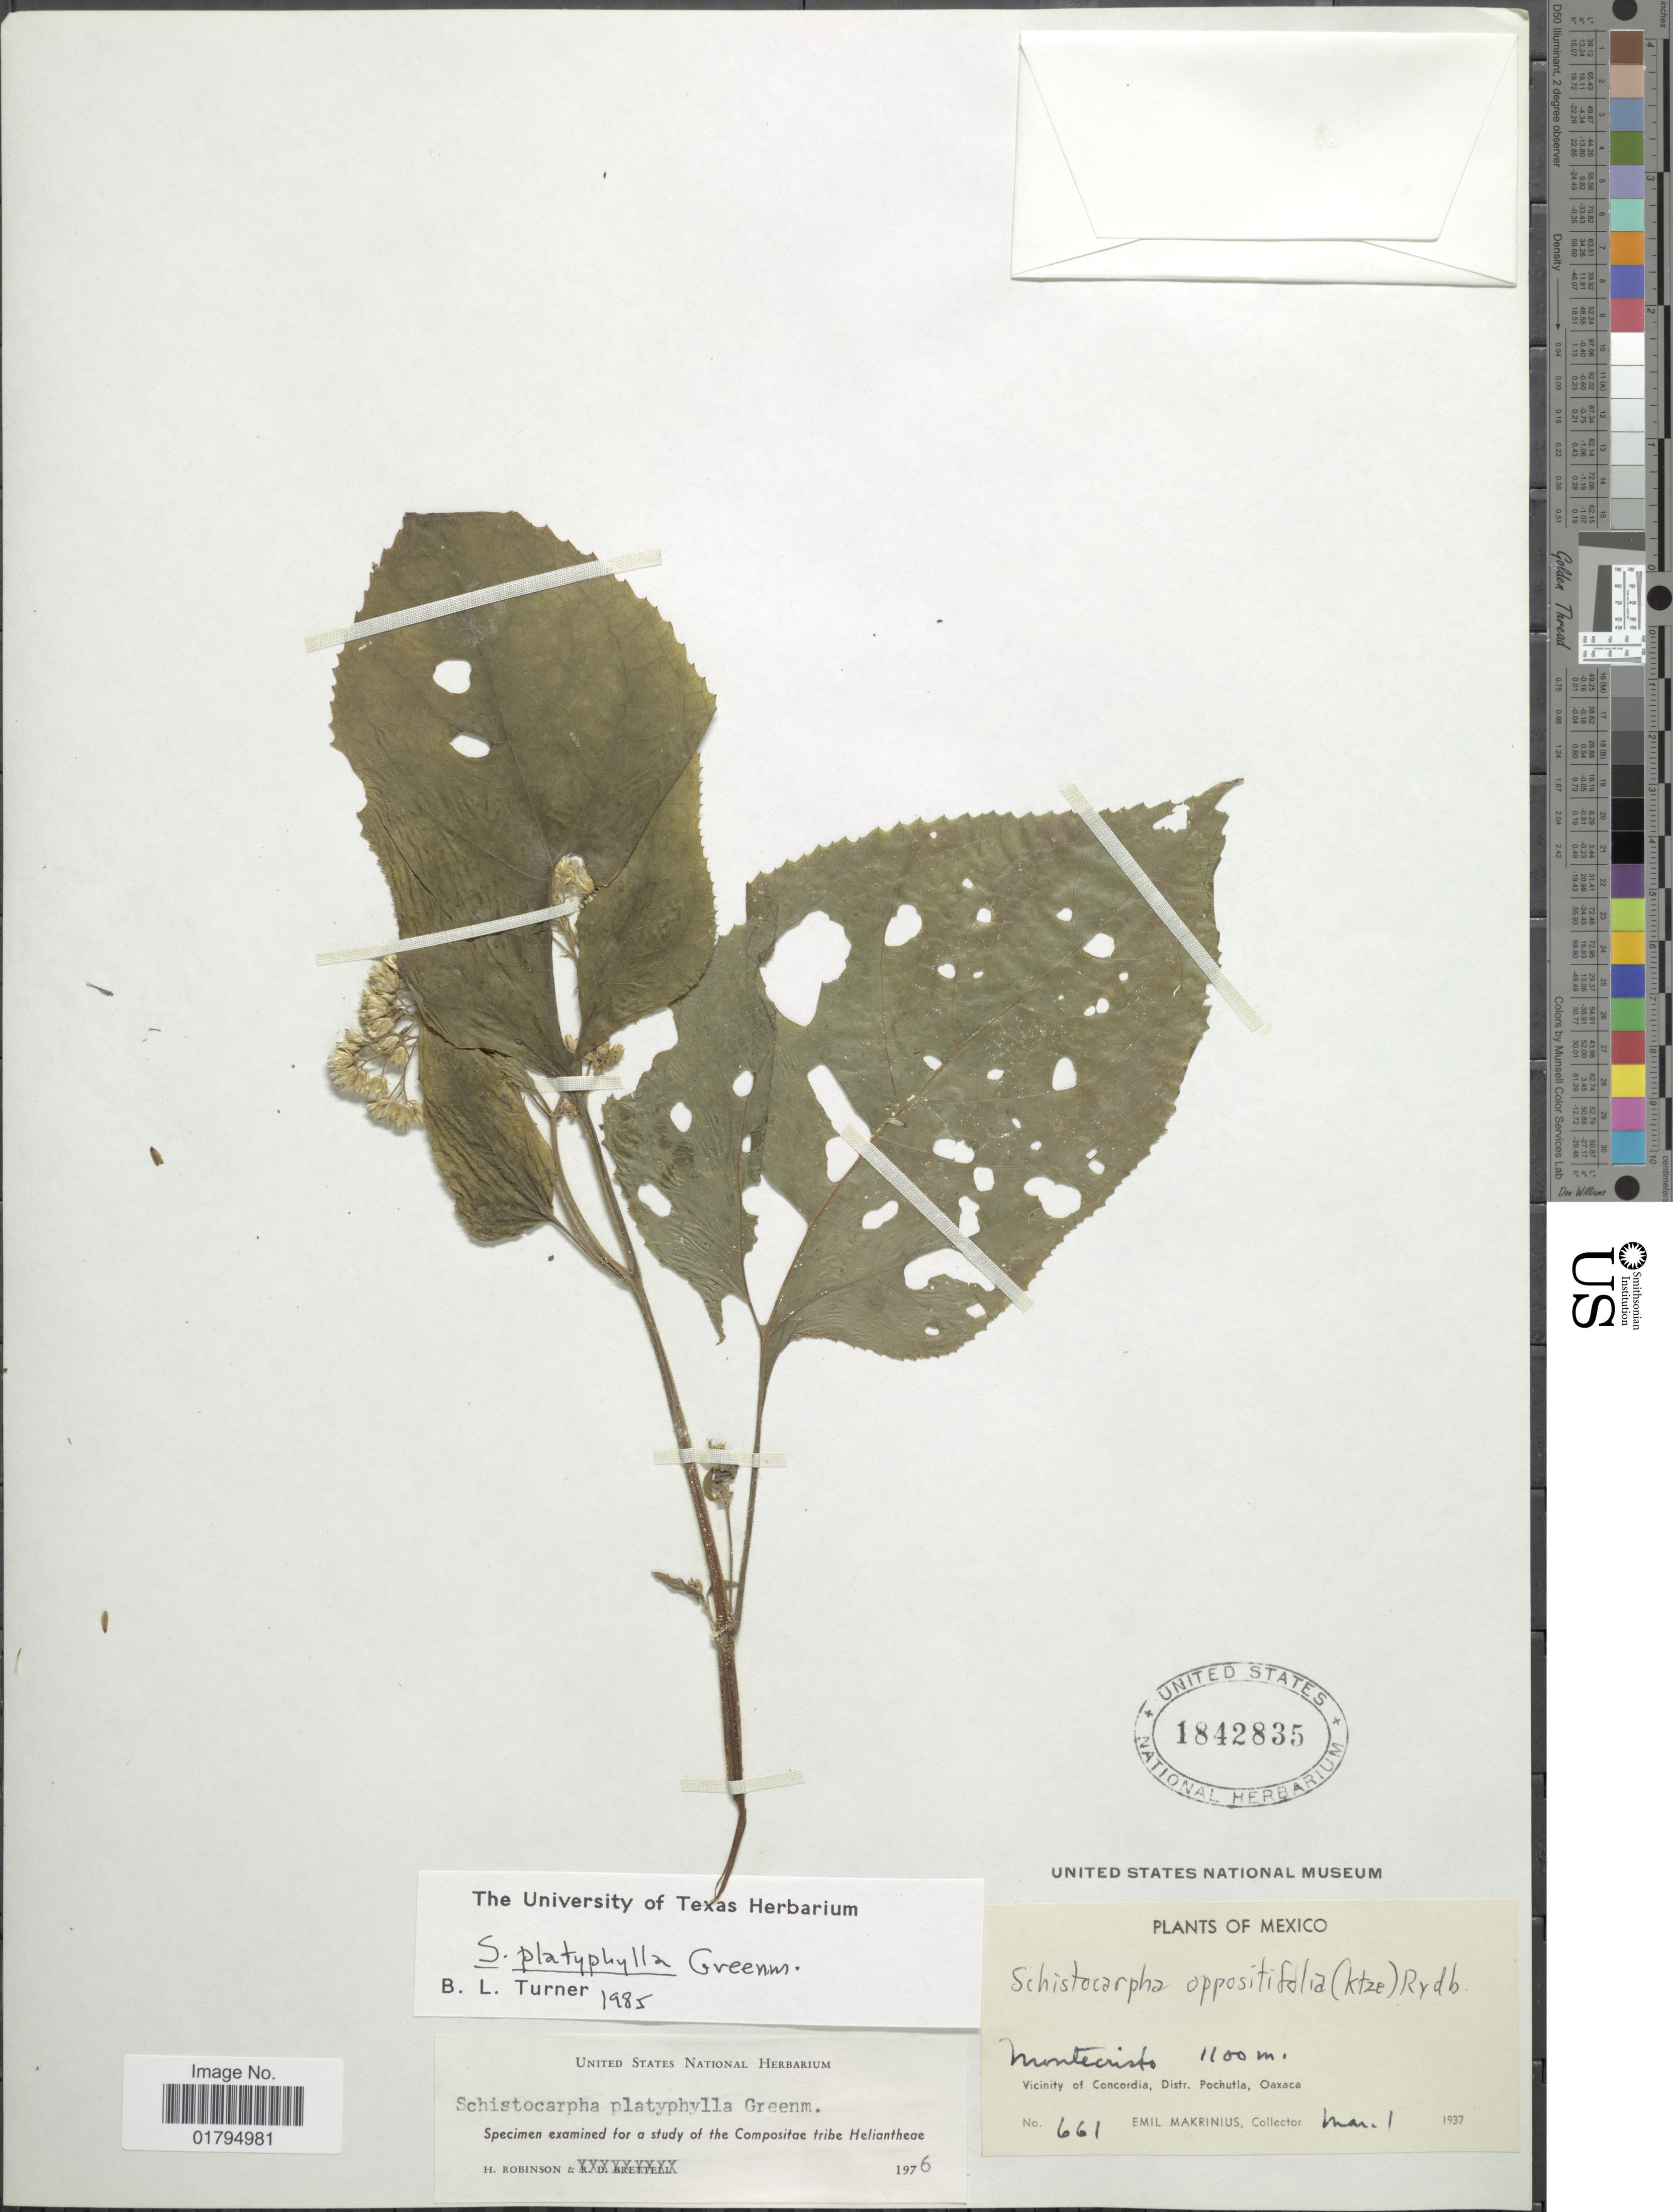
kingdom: Plantae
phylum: Tracheophyta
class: Magnoliopsida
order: Asterales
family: Asteraceae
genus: Schistocarpha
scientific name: Schistocarpha platyphylla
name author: Greenm.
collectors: E. Makrinius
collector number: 661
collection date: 1937-03-01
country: Mexico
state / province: Oaxaca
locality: Vicinity of Concordia, Distr. Pochutla. Montecrista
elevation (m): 1100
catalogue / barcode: US 1842835